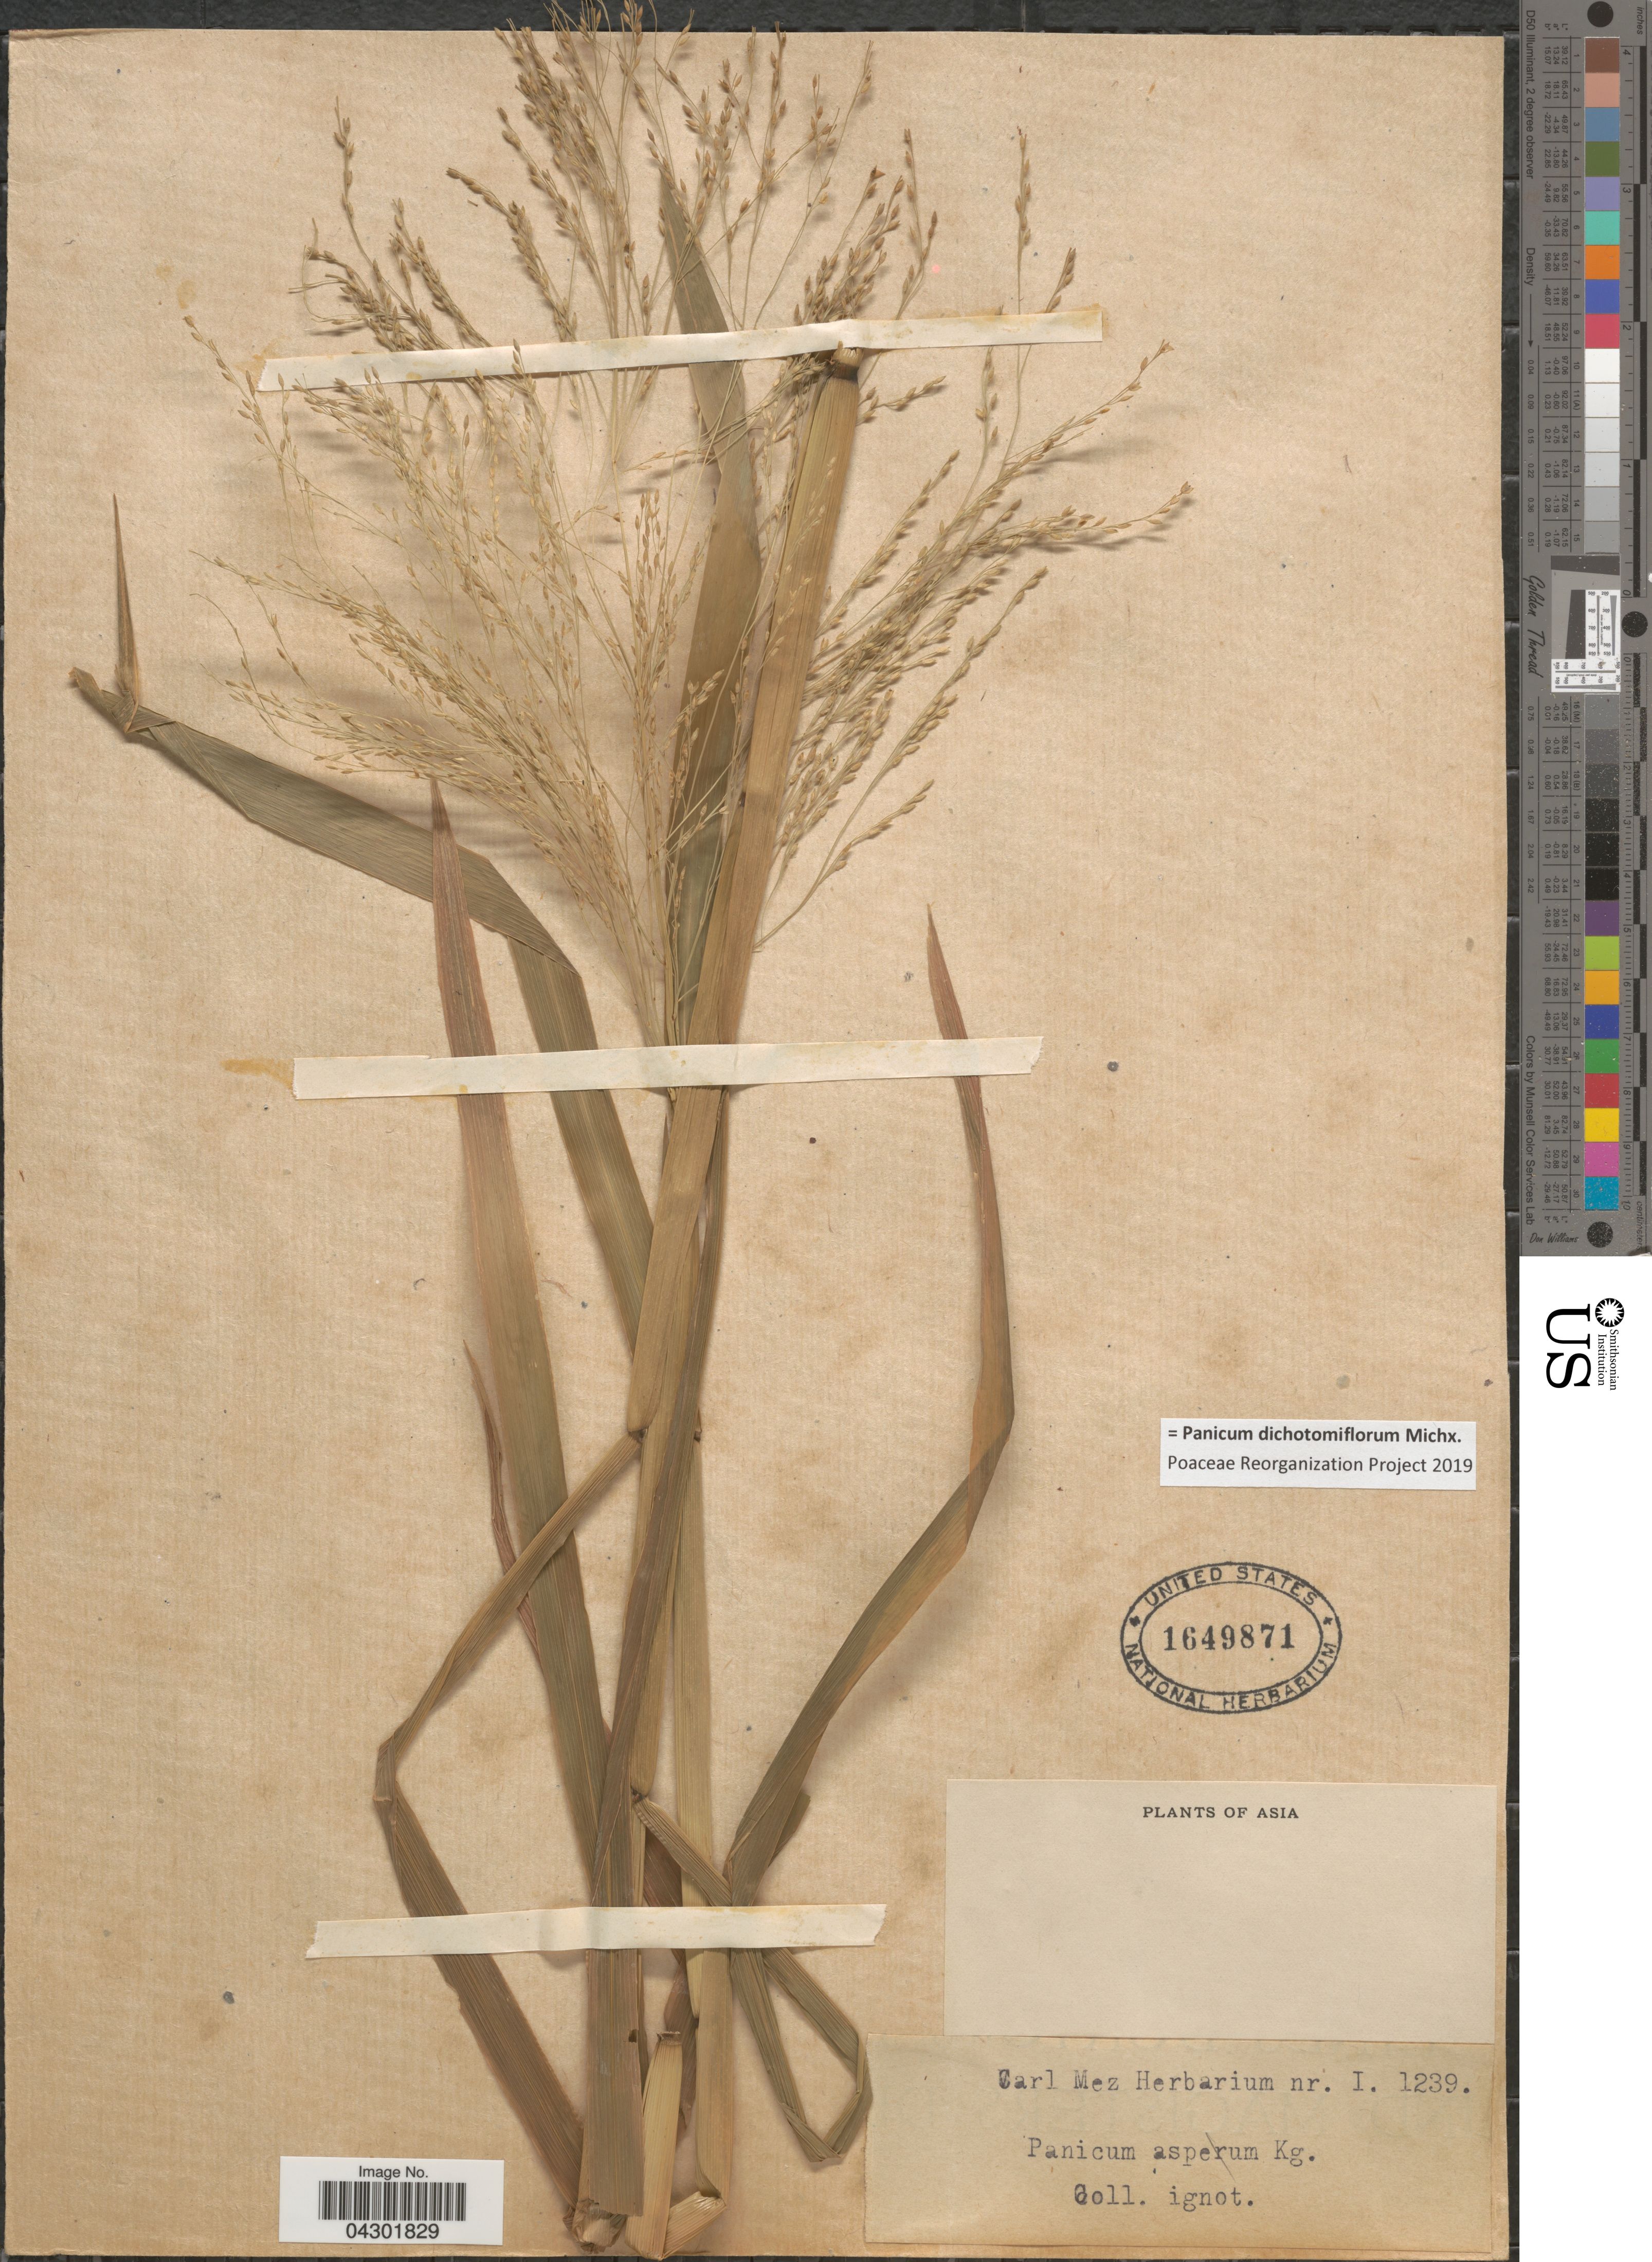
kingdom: Plantae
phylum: Tracheophyta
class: Liliopsida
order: Poales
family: Poaceae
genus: Panicum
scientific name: Panicum dichotomiflorum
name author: Michx.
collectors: Ignot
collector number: I1239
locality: Asia.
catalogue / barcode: US 1649871